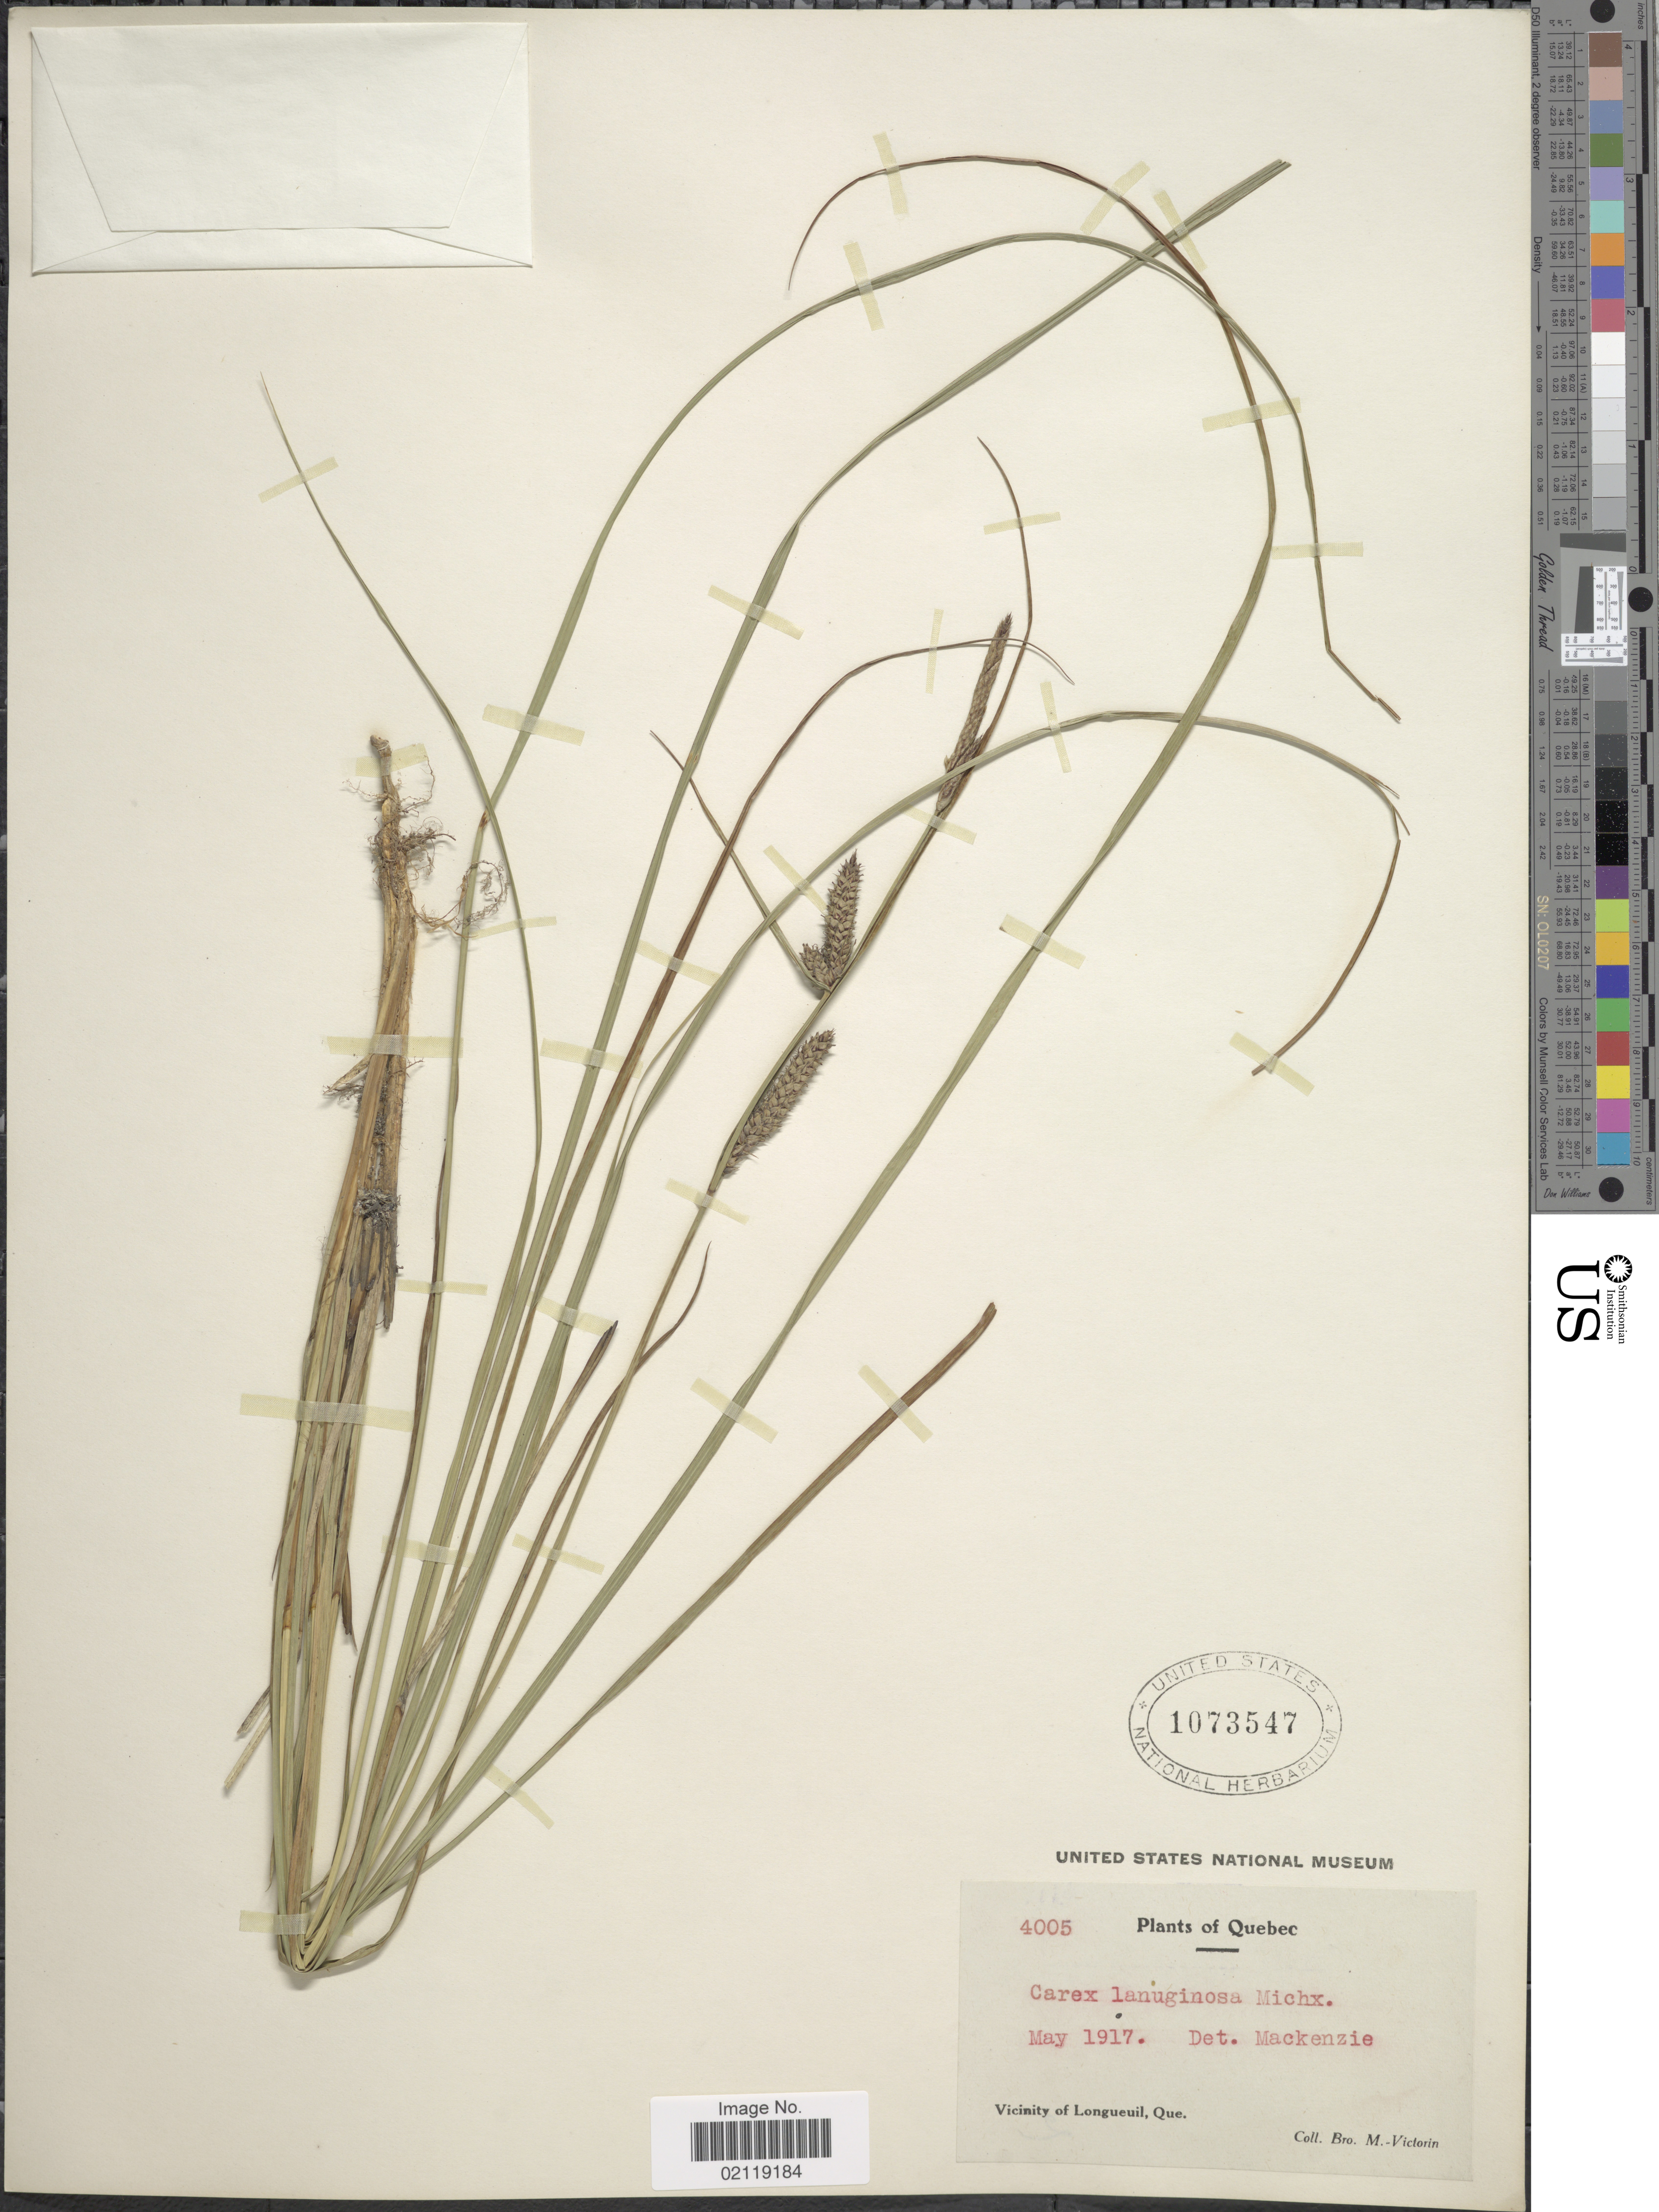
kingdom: Plantae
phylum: Tracheophyta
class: Liliopsida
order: Poales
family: Cyperaceae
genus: Carex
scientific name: Carex pellita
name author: Muhl. ex Willd.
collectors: Fr. Marie-Victorin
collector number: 4005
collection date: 1917-05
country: Canada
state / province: Quebec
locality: Vicinity of Longueuil, Que.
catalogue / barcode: US 1073547